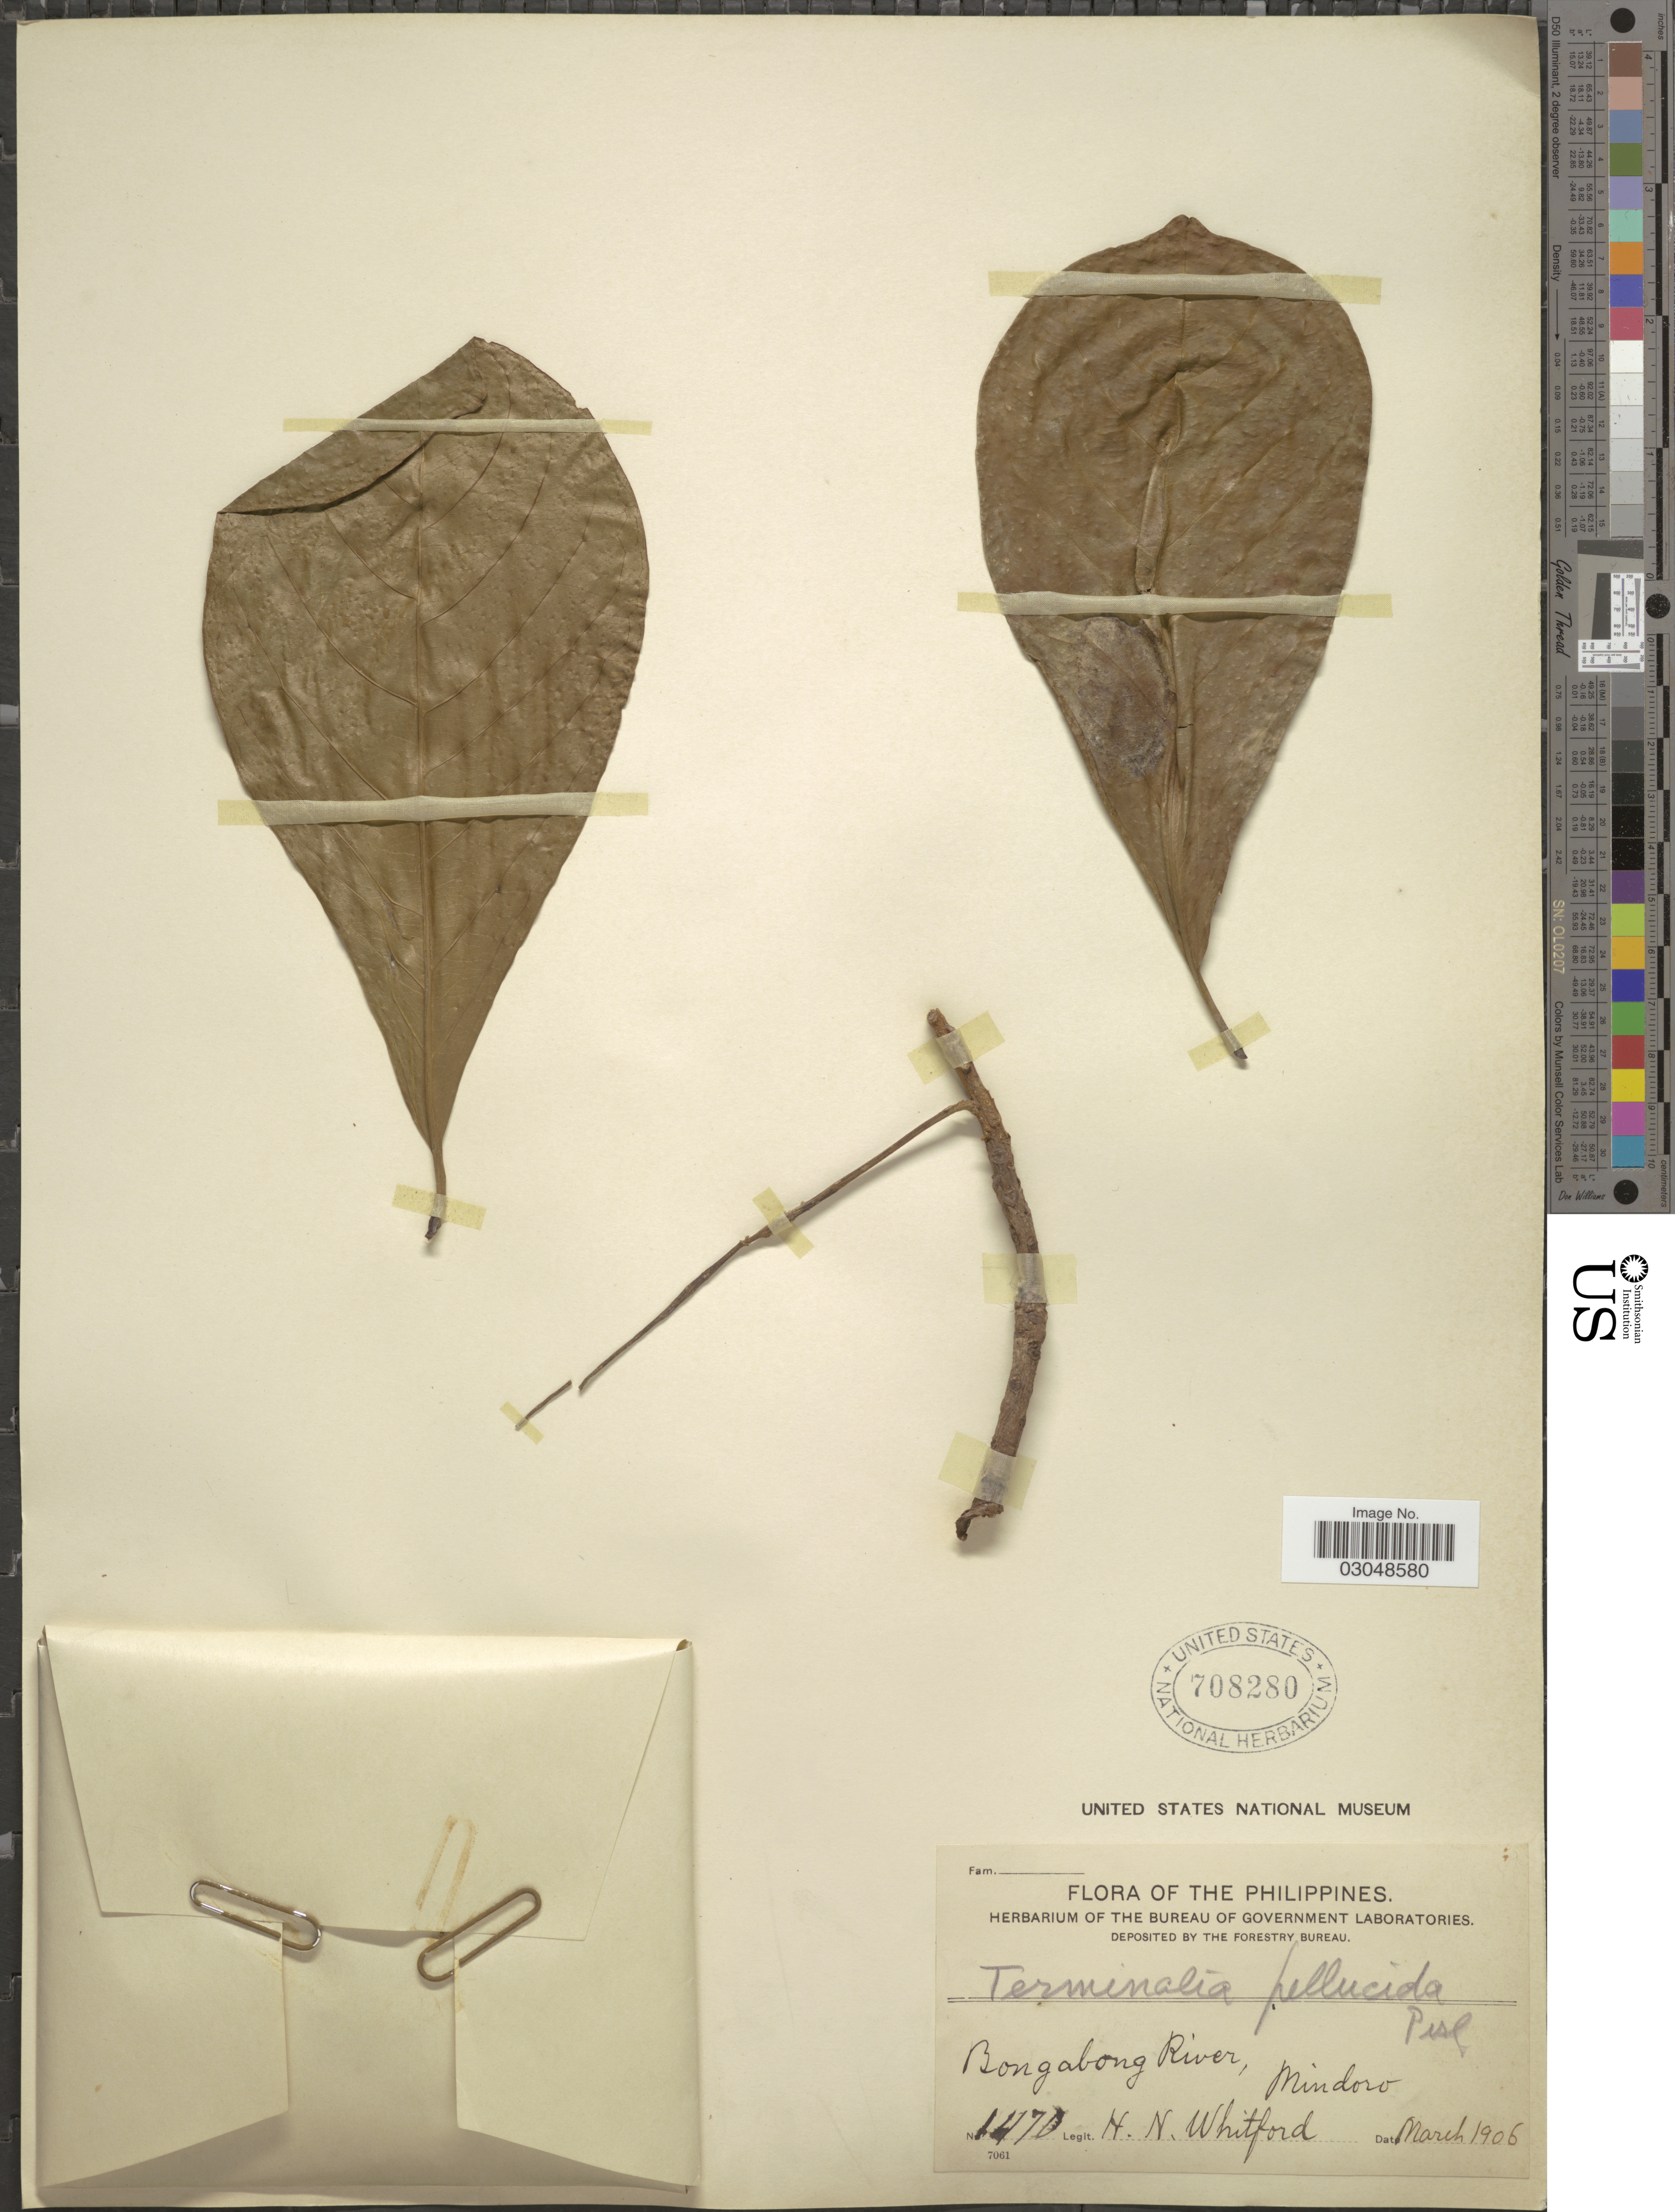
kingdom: Plantae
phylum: Tracheophyta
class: Magnoliopsida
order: Myrtales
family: Combretaceae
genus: Terminalia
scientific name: Terminalia pellucida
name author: C. Presl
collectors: H. N. Whitford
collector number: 1470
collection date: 1906-03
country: Philippines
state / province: Mimaropa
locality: Bongabong River, Mindoro.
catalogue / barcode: US 708280